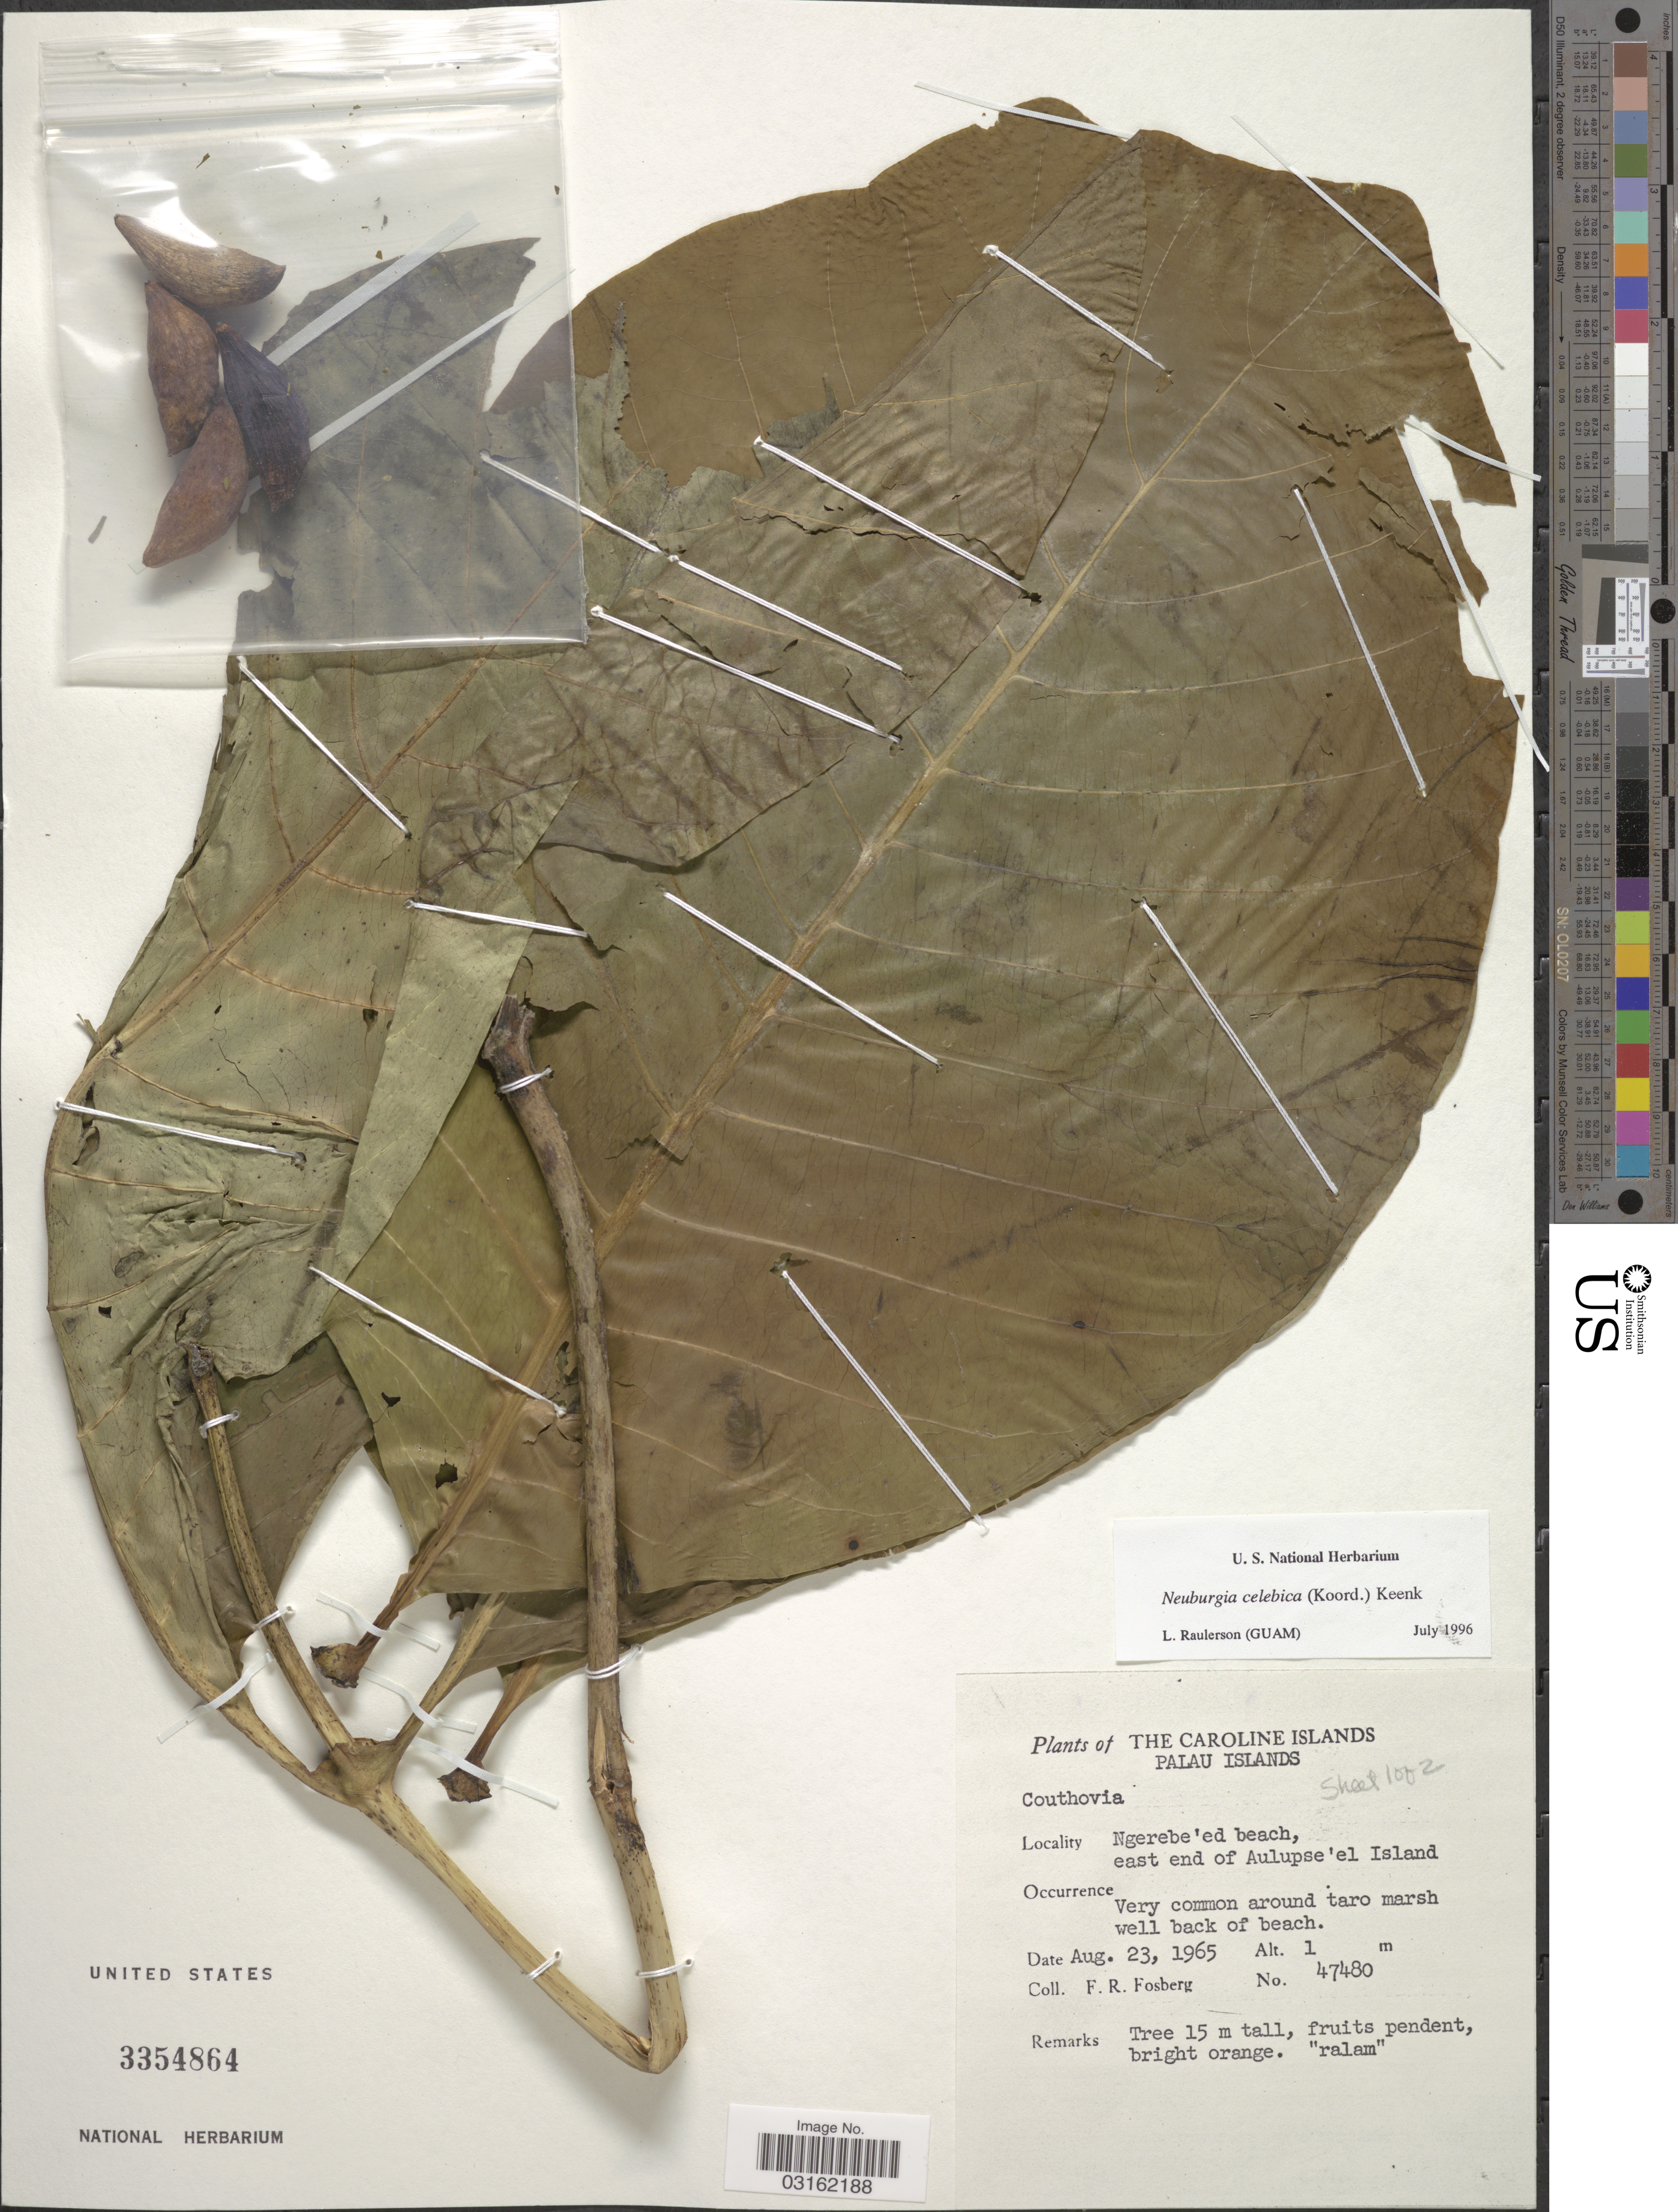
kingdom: Plantae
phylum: Tracheophyta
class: Magnoliopsida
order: Gentianales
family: Loganiaceae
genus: Neuburgia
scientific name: Neuburgia celebica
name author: (Koord.) Leenh.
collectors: F. R. Fosberg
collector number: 47480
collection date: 1965-08-23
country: Palau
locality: The Caroline Islands, Palau Islands, Ngerebe'ed beach, east end of Aulupse'el Island.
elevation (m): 1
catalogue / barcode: US 3354864